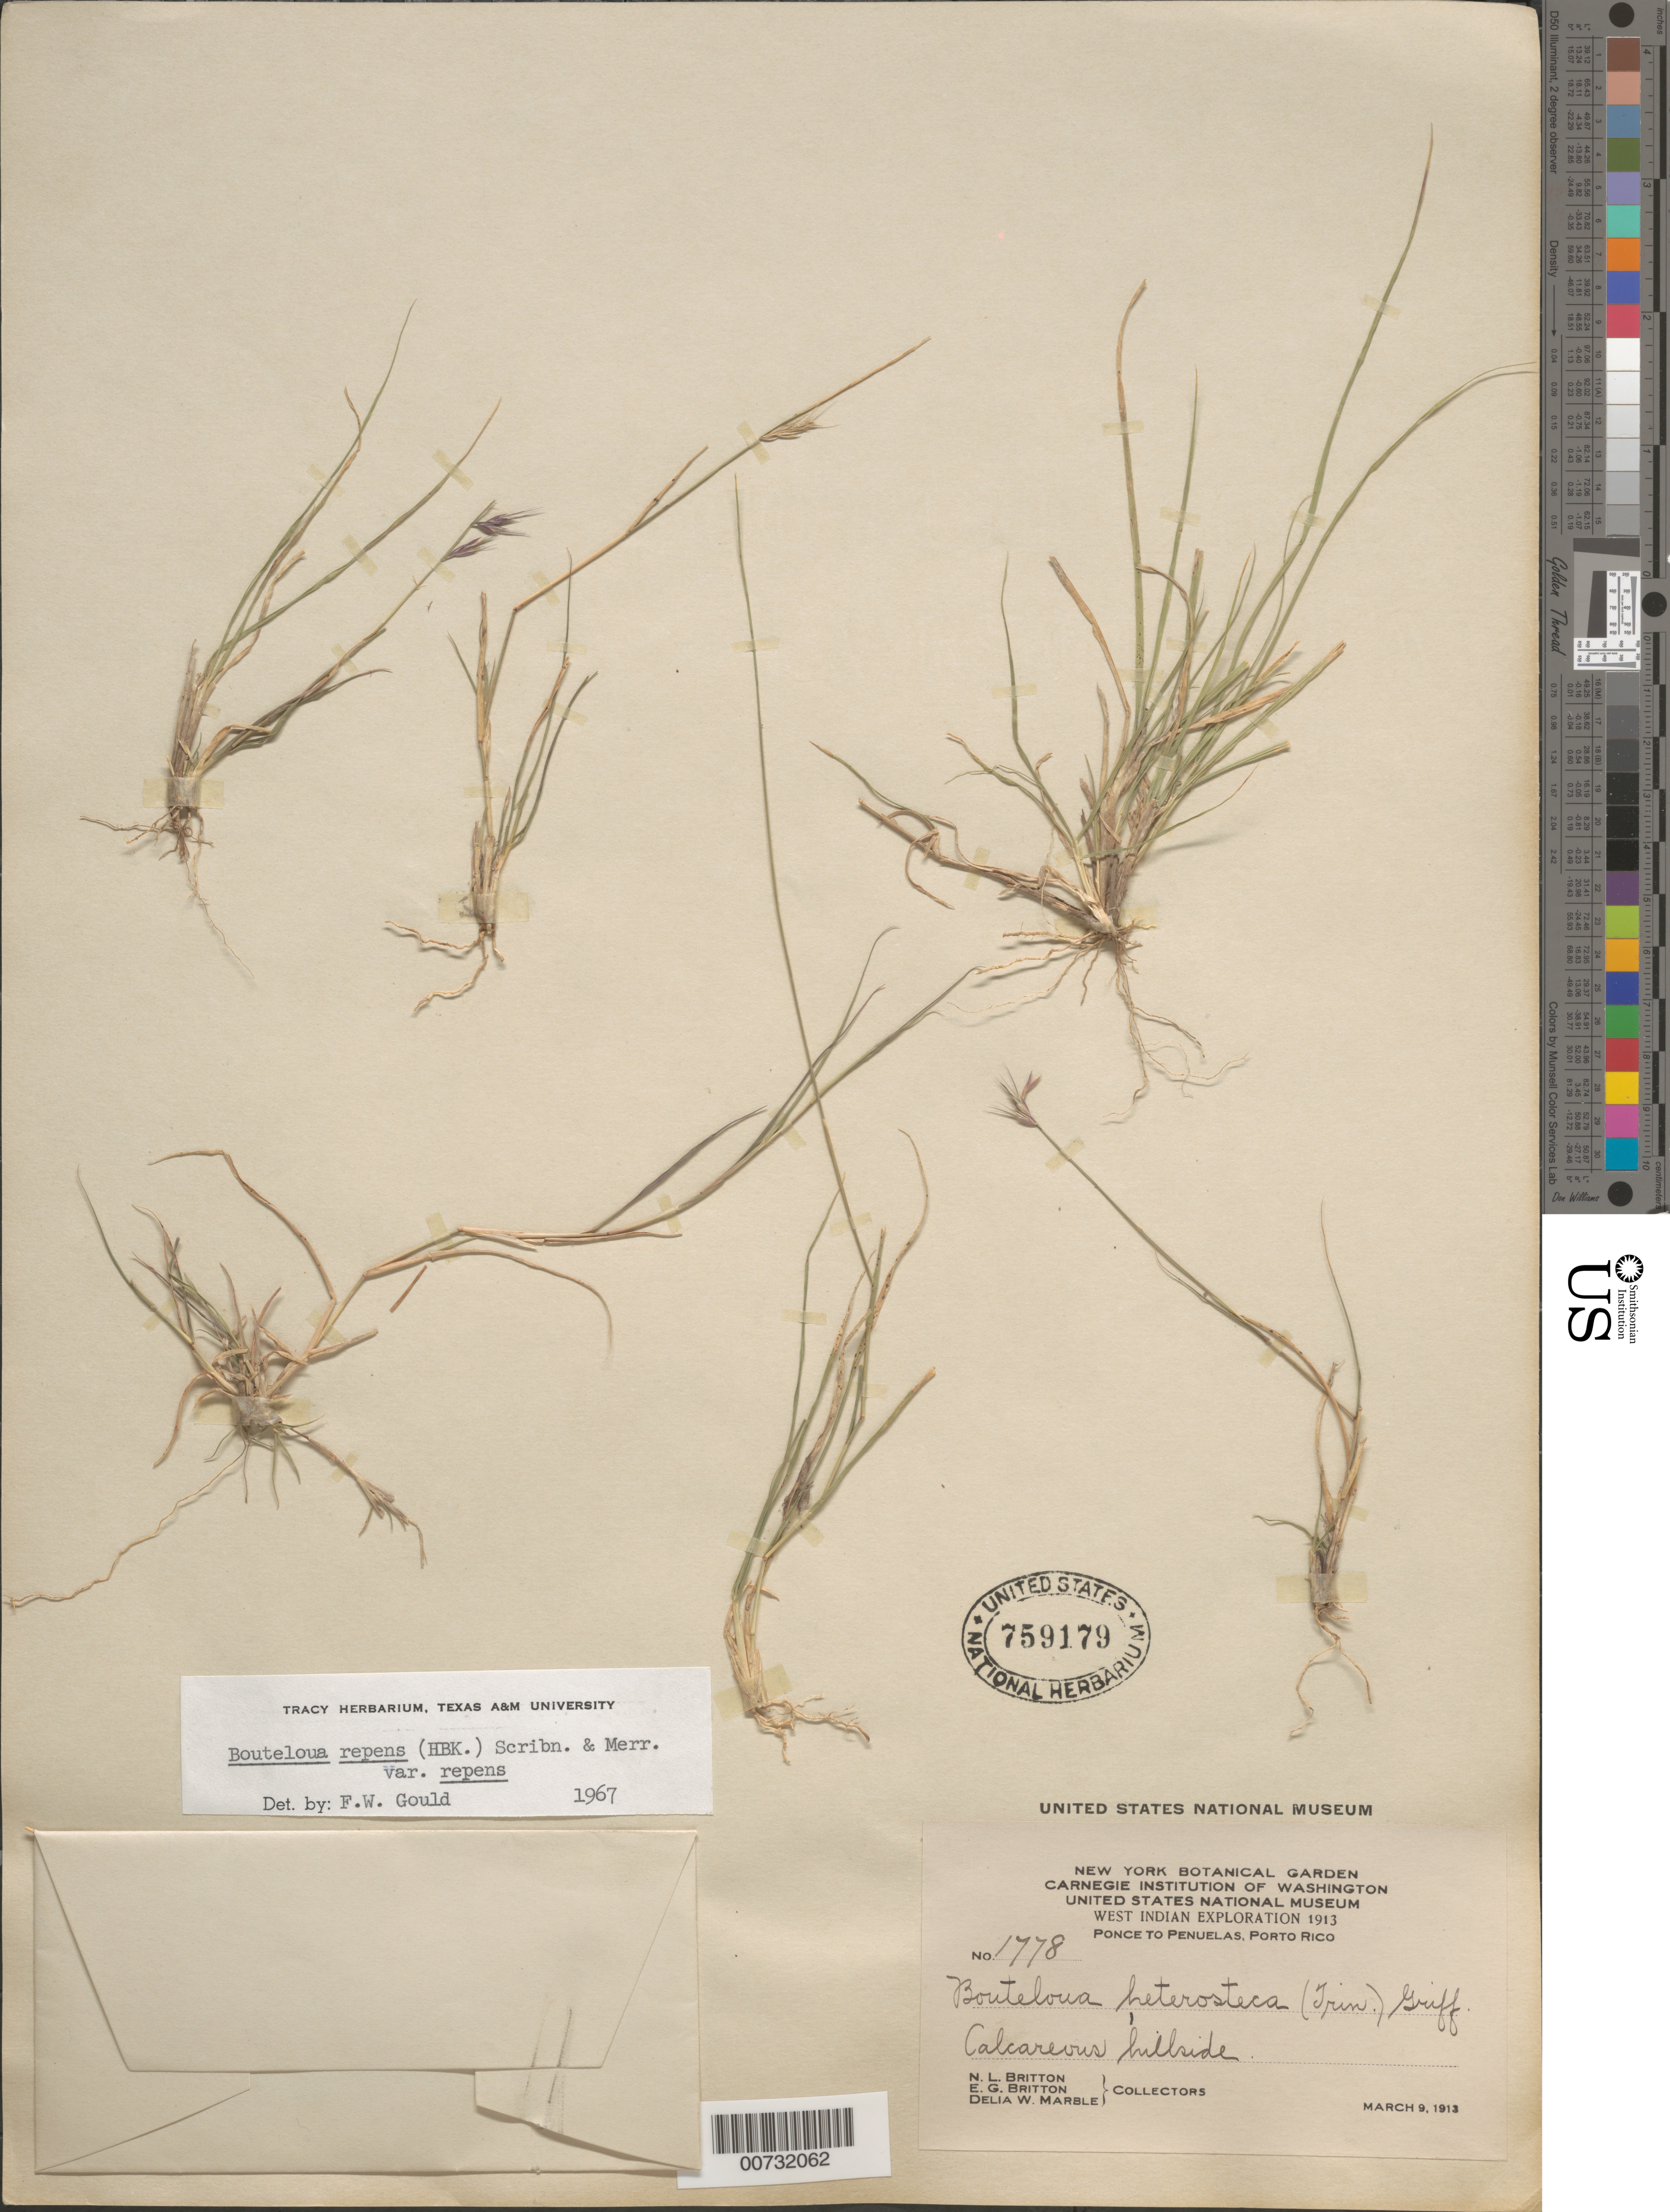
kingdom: Plantae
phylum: Tracheophyta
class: Liliopsida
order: Poales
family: Poaceae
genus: Bouteloua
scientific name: Bouteloua repens (H.B.K.) Scribn. & Merr. var. repens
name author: (Kunth) Scribn. & Merr.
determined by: Gould, F. W.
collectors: N. Britton, E. G. Britton & D. W. Marble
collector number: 1778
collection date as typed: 09 Mar 1913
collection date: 1913-03-09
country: Puerto Rico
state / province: Ponce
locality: Ponce to Peñuelas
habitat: Calcareous hillside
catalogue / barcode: US 759179